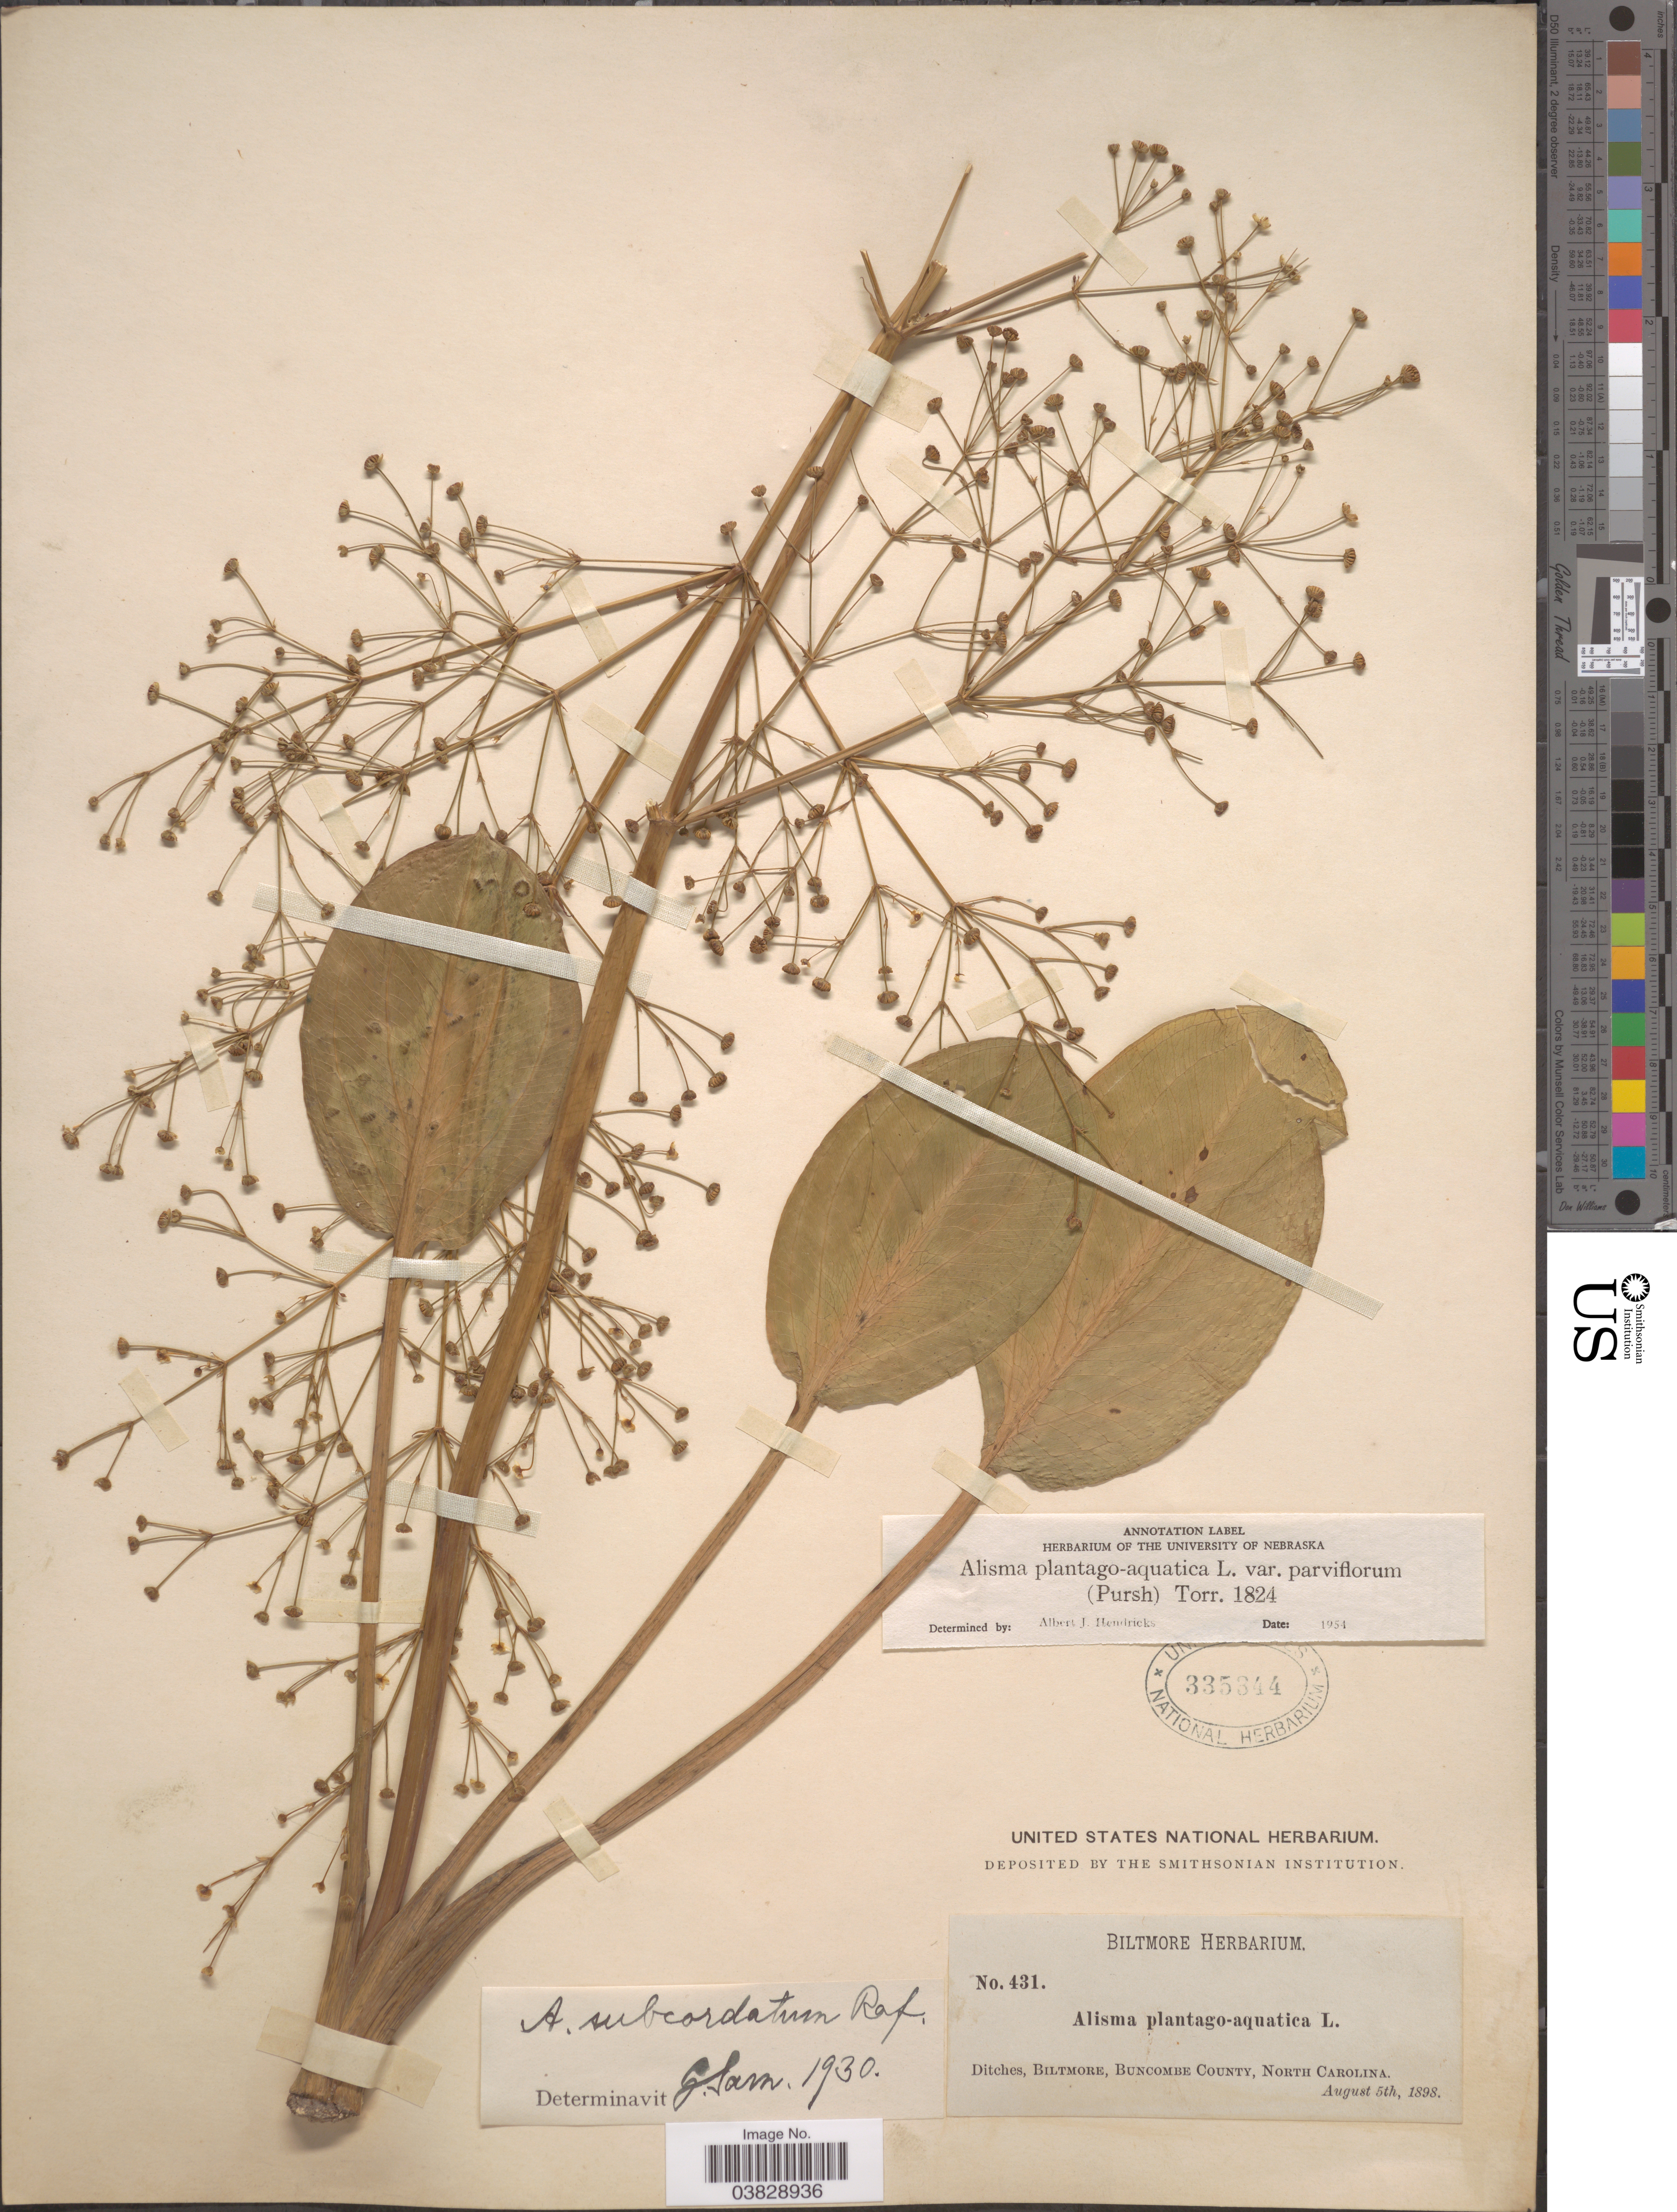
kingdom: Plantae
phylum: Tracheophyta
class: Liliopsida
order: Alismatales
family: Alismataceae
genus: Alisma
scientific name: Alisma plantago-aquatica var. parviflorum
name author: (Pursh) Torr.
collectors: ex herb. Biltmore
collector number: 431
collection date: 1898-08-05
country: United States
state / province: North Carolina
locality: Ditches, Biltmore, Buncombe County.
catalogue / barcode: US 335344